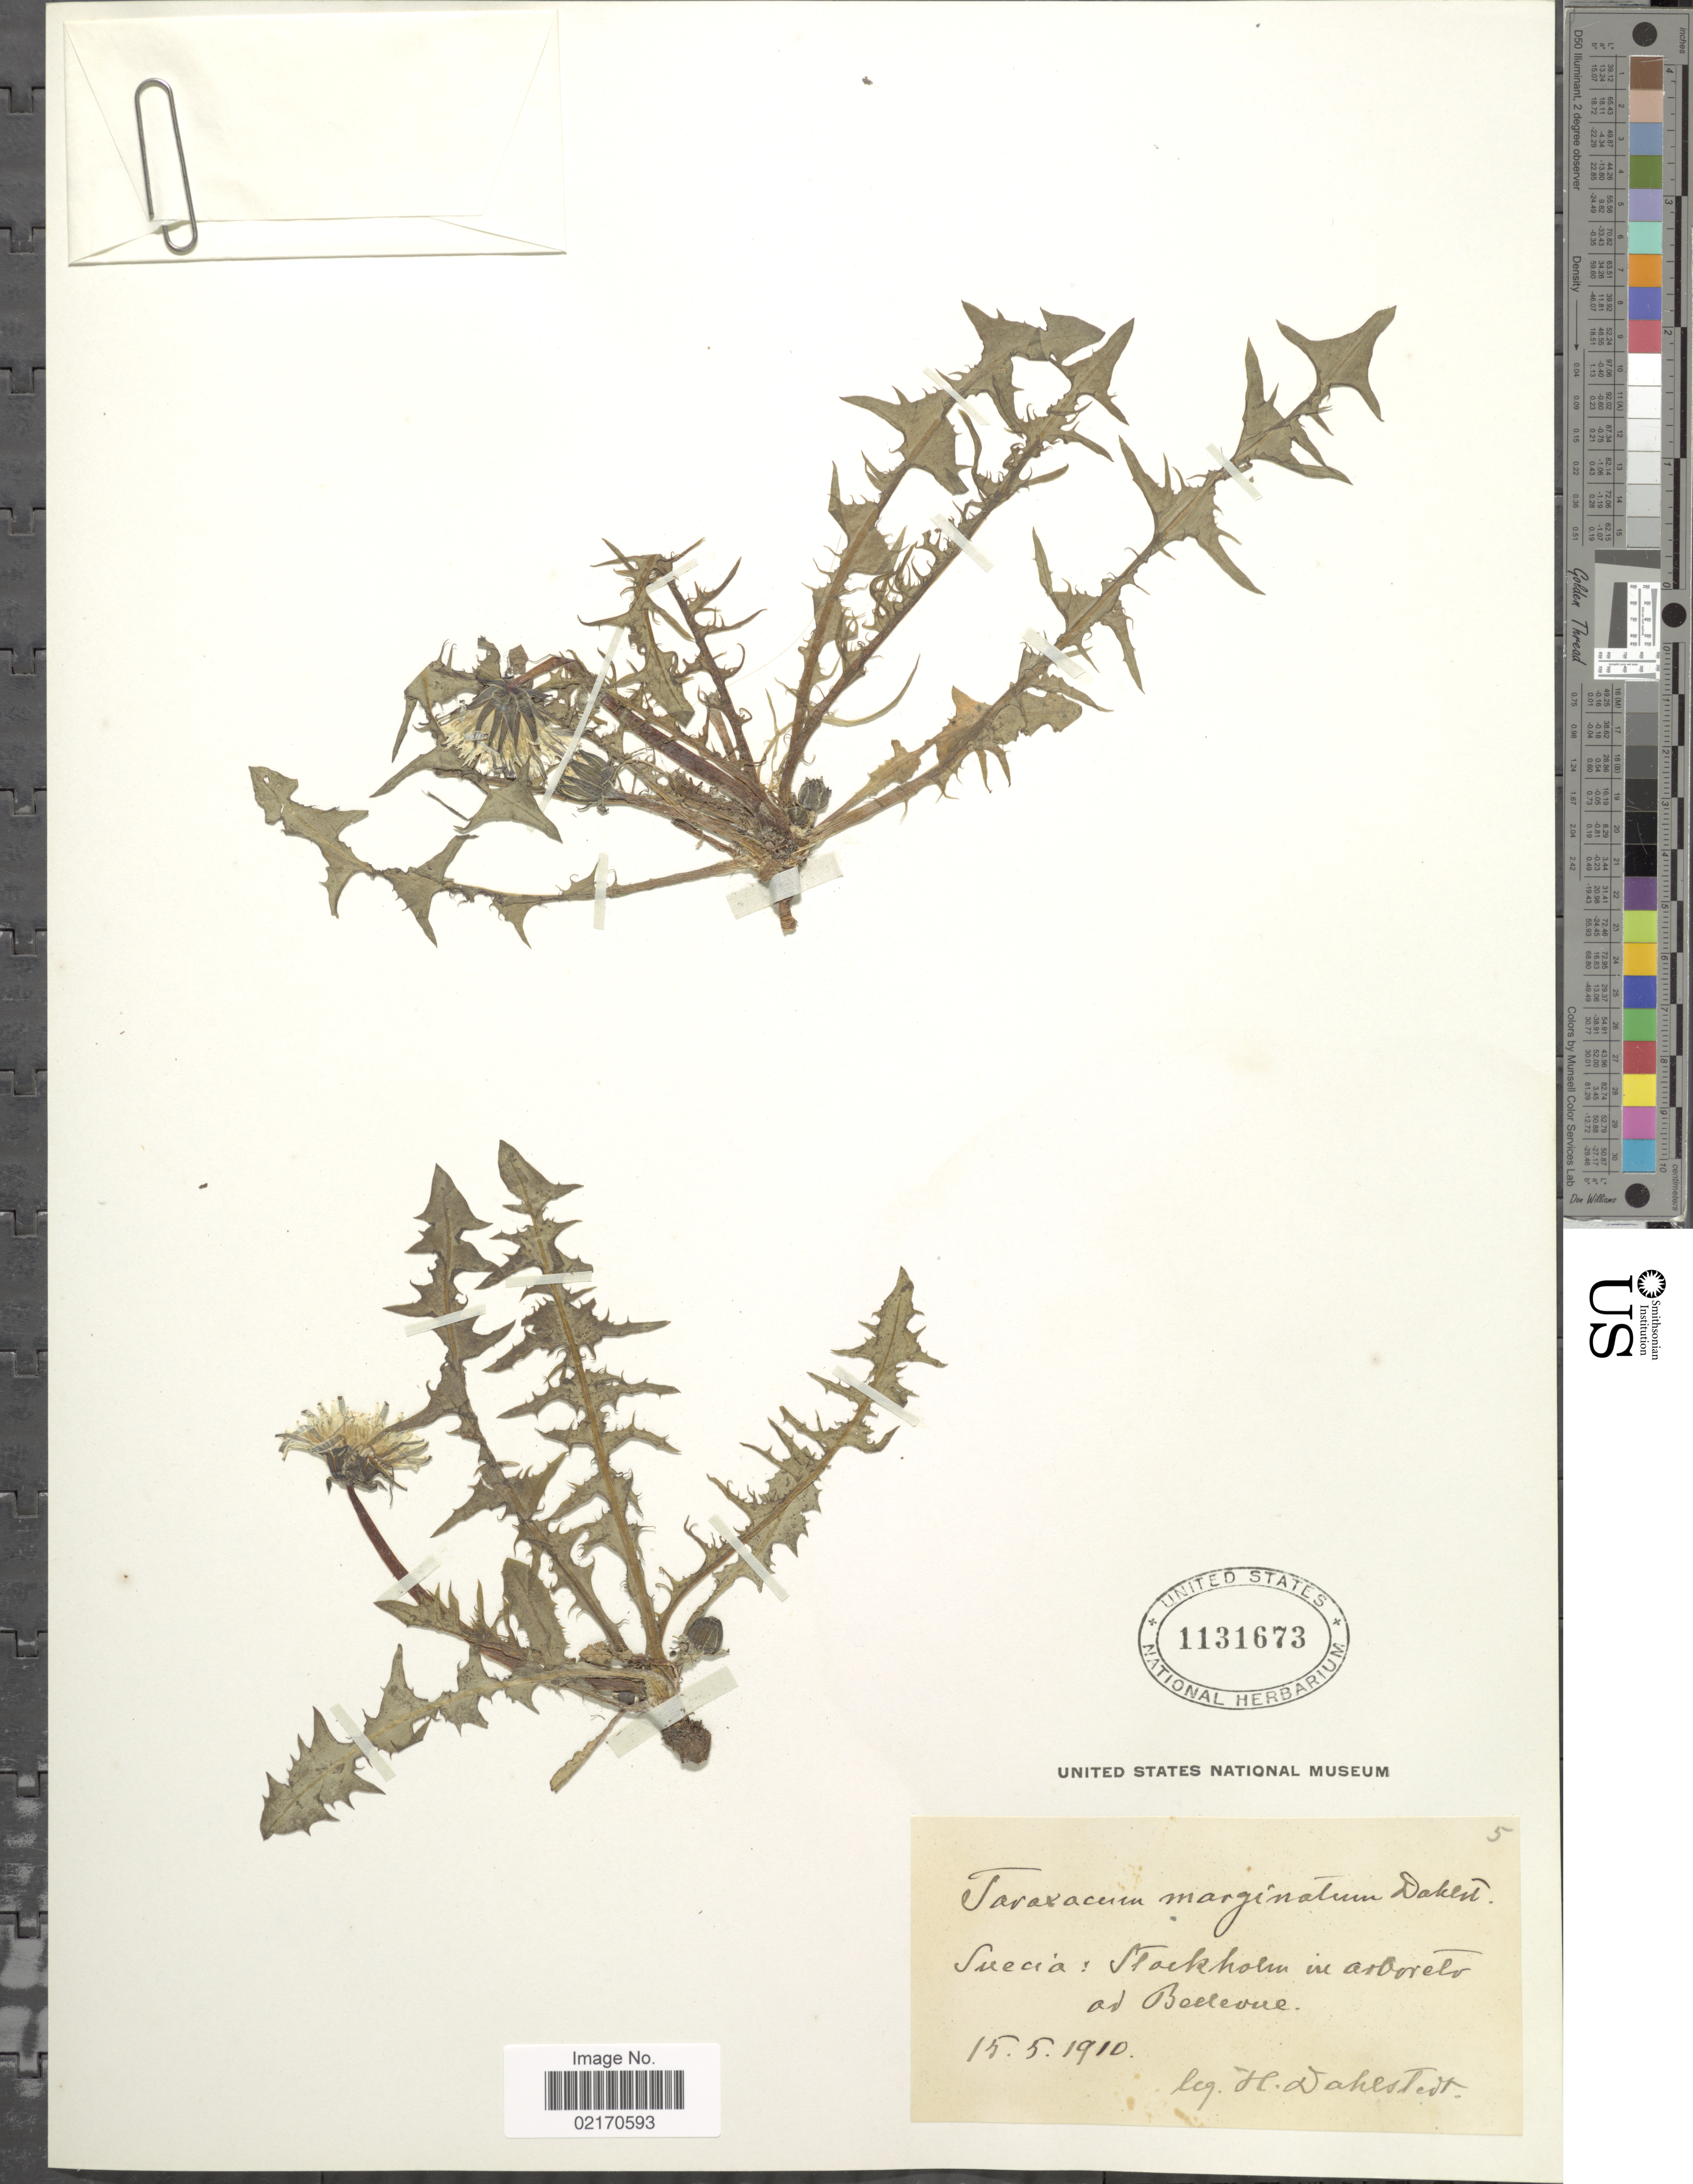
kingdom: Plantae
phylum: Tracheophyta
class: Magnoliopsida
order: Asterales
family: Asteraceae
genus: Taraxacum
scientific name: Taraxacum marginatum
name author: (Dahlst.) Raunk.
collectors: H. G. Dahlstedt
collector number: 5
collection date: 1910-05-15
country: Sweden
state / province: Stockholm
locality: Stockholm in arboreto ad Bellevue.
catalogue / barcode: US 1131673